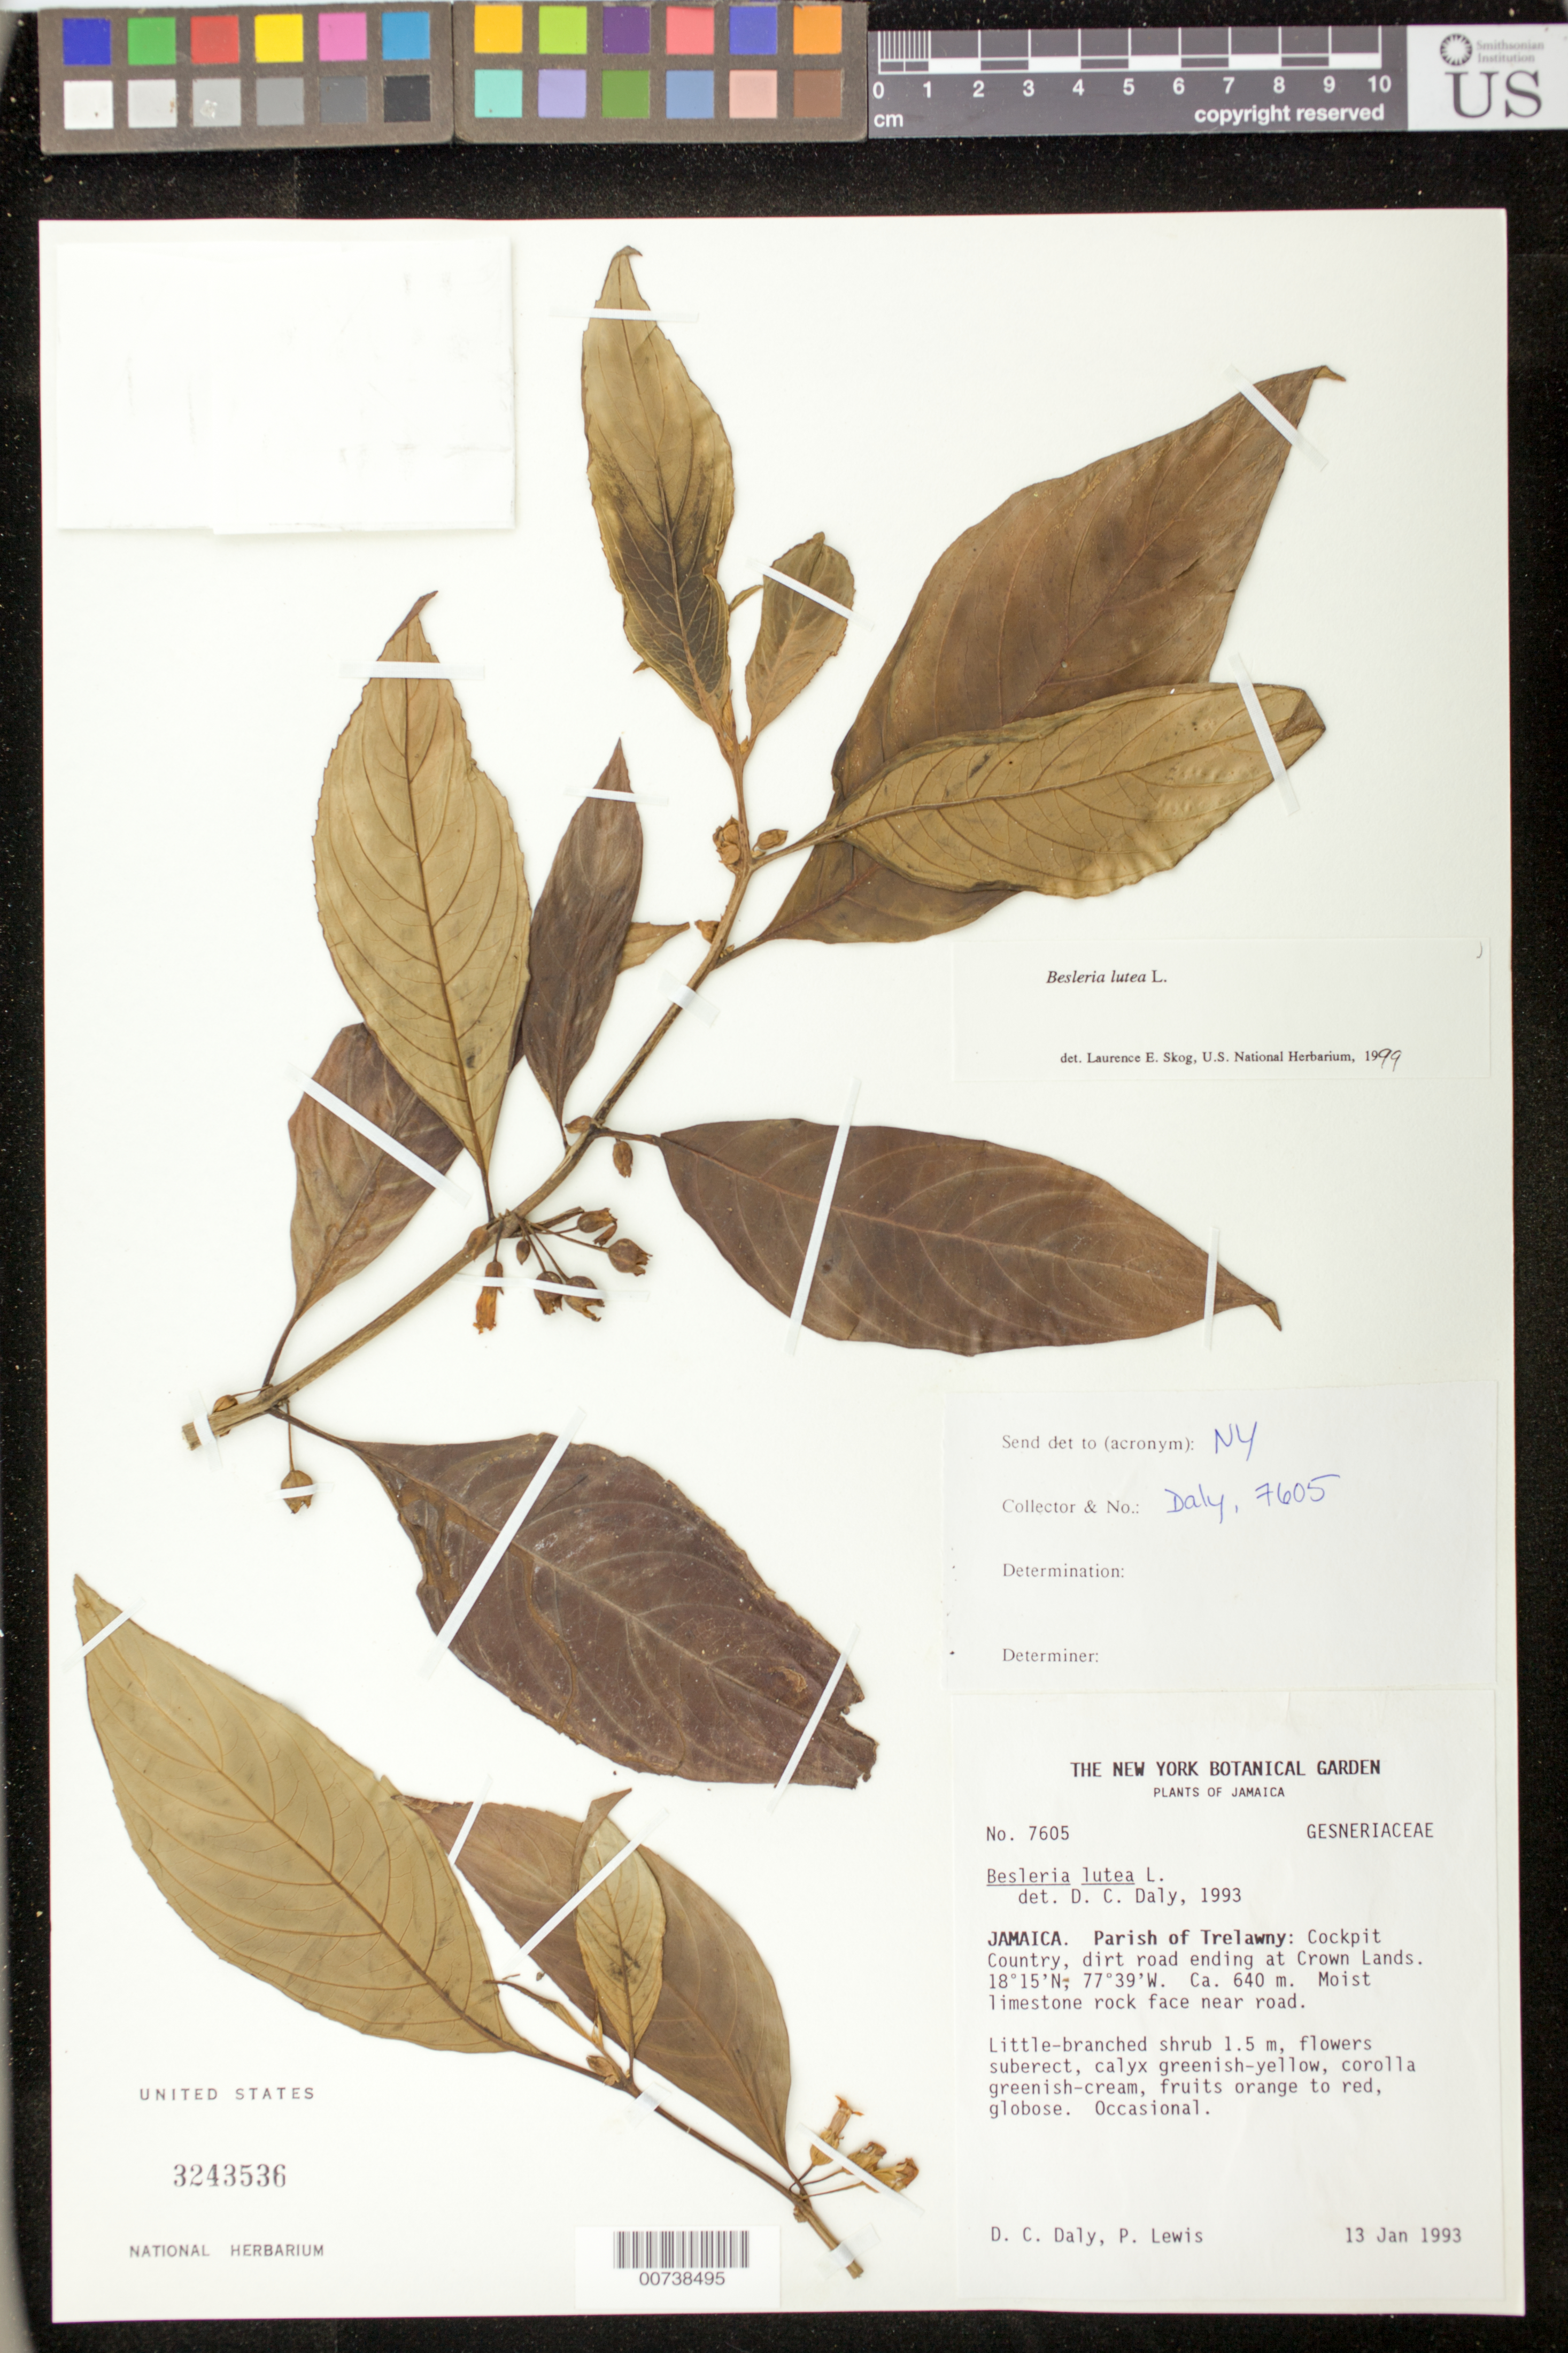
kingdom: Plantae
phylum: Tracheophyta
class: Magnoliopsida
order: Lamiales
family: Gesneriaceae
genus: Besleria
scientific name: Besleria lutea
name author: L.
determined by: Skog, Laurence E.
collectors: D. C. Daly & P. Lewis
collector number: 7605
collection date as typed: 13 Jan 1993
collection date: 1993-01-13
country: Jamaica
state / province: Trelawny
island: Jamaica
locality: Parish of Trelawney: Cockpit Country, dirt road ending at Crown Lands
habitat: Moist limestone rock face near road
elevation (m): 640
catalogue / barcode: US 3243536